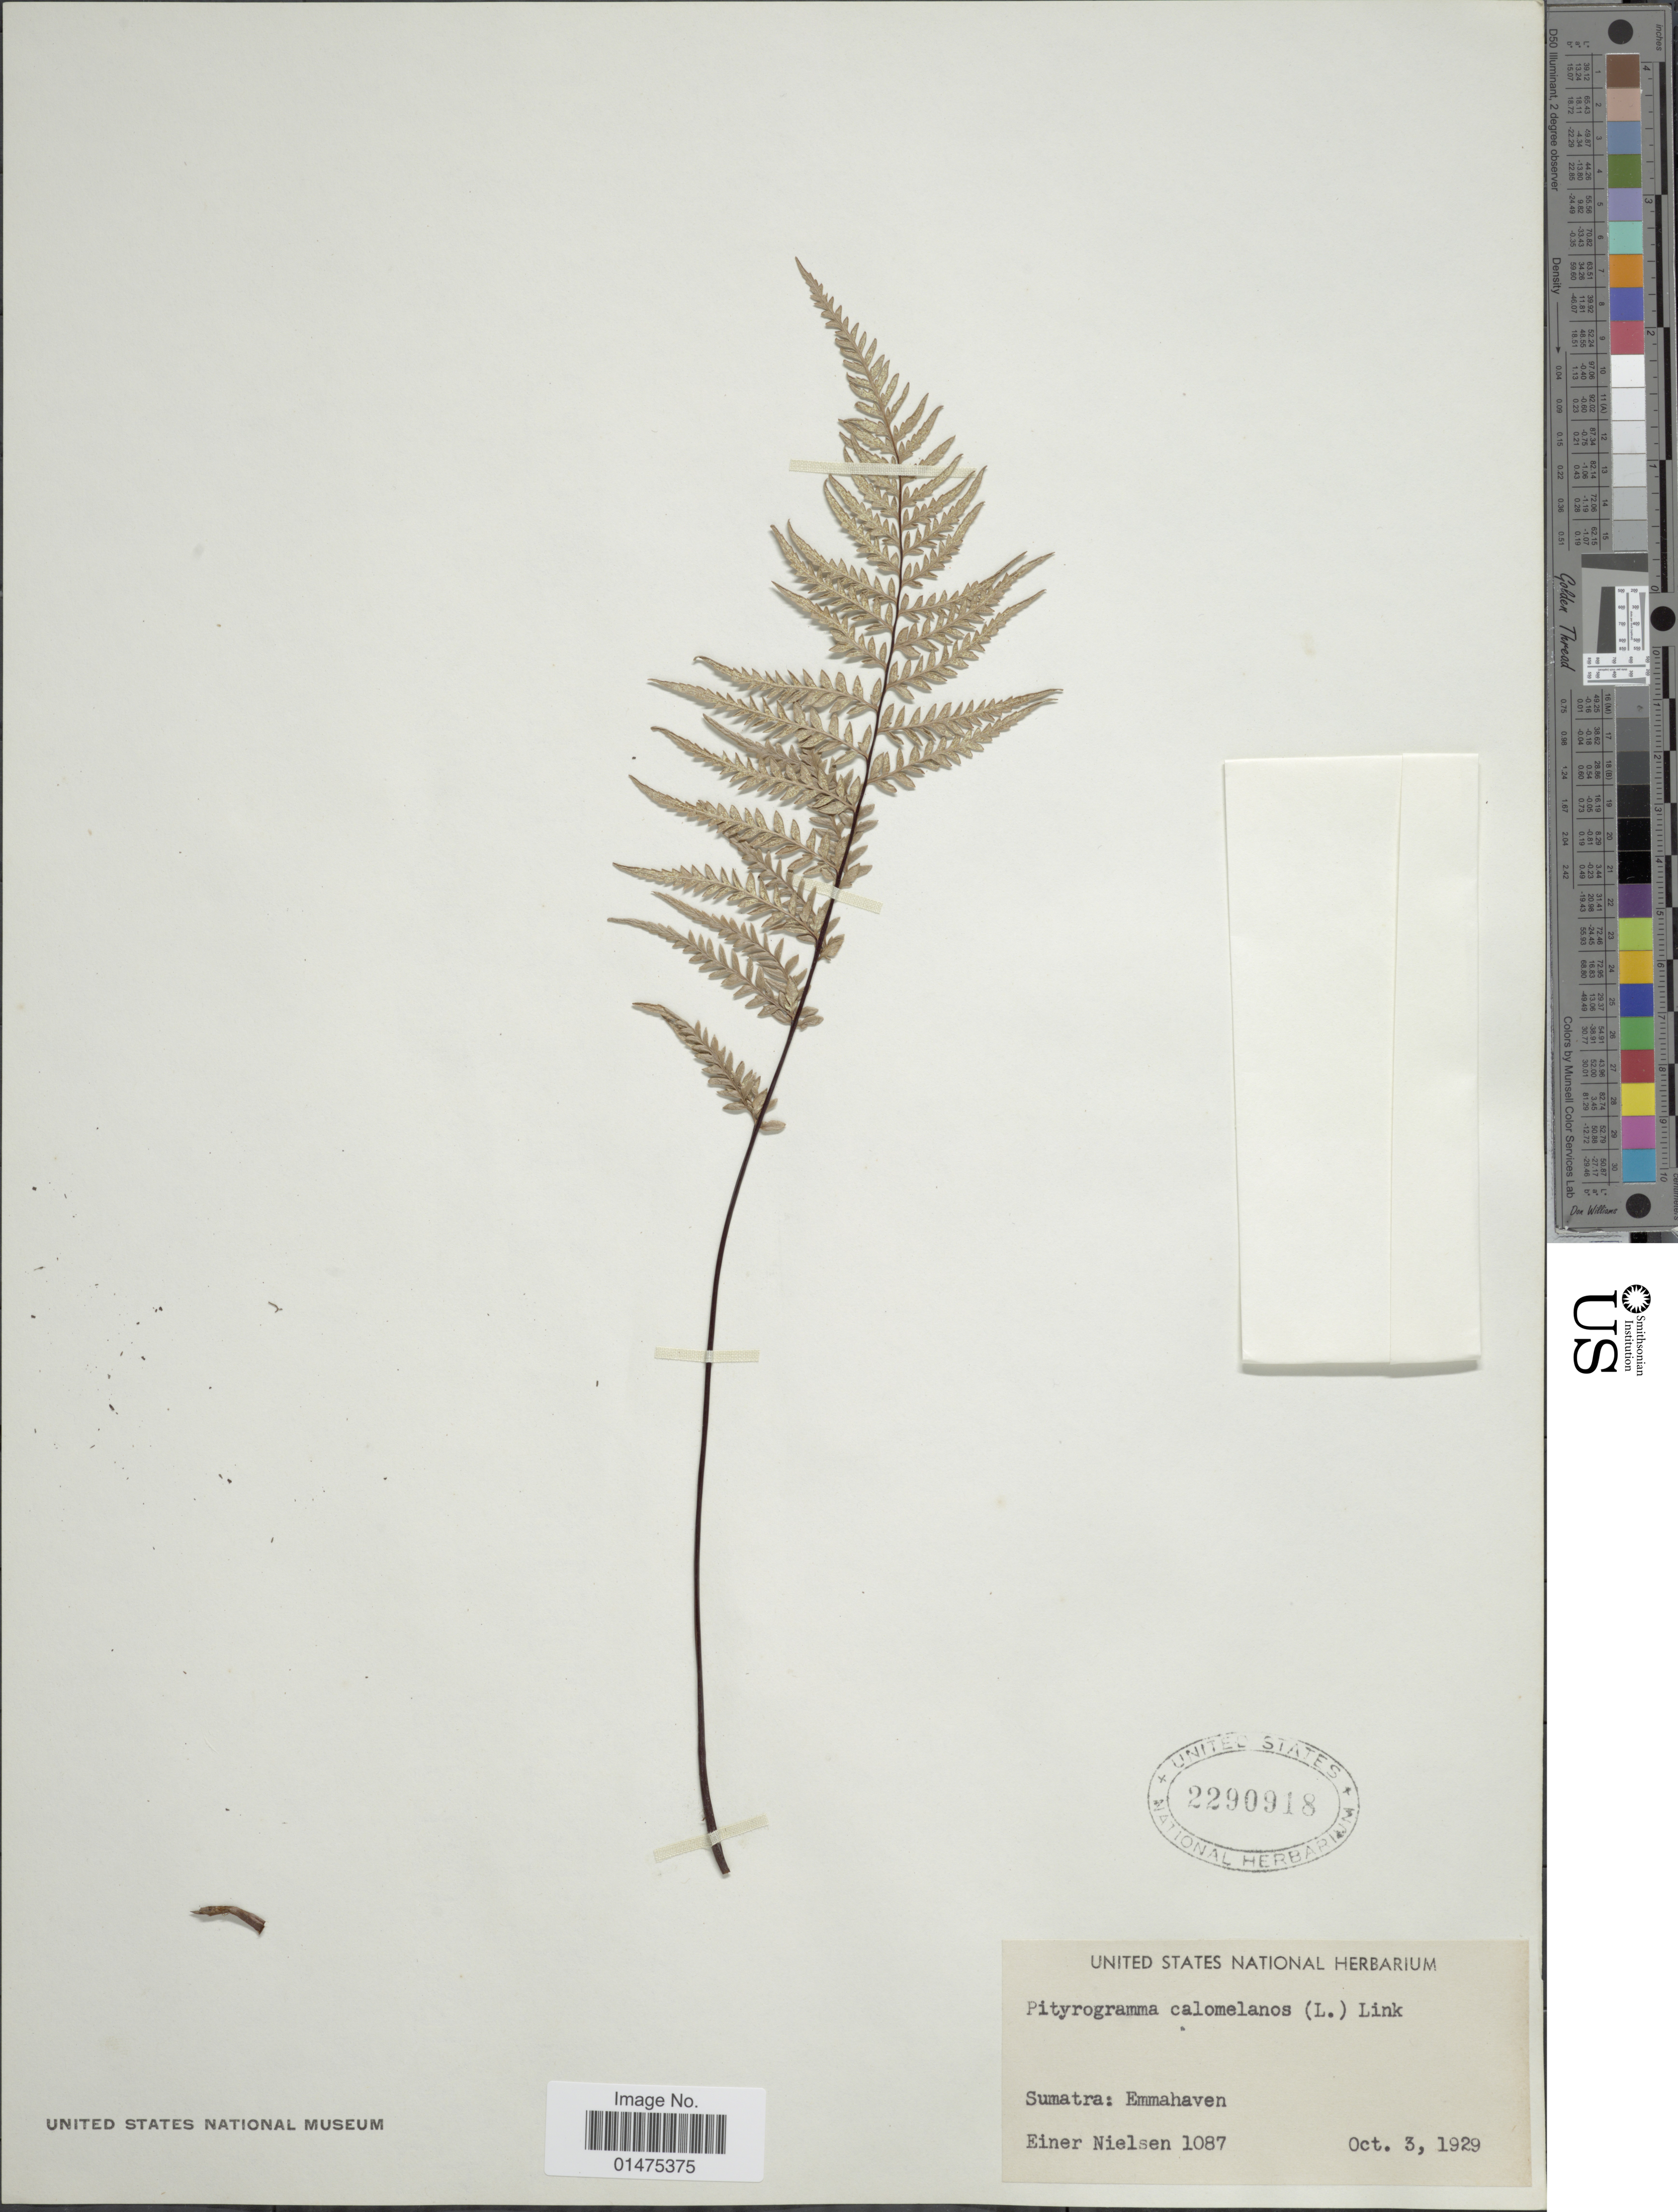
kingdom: Plantae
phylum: Tracheophyta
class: Polypodiopsida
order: Polypodiales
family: Pteridaceae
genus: Pityrogramma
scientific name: Pityrogramma calomelanos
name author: (L.) Link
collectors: E. Nielsen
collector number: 1087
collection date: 1929-10-03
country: Indonesia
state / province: Sumatra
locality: Sumatra:Emmahaven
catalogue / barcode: US 2290918